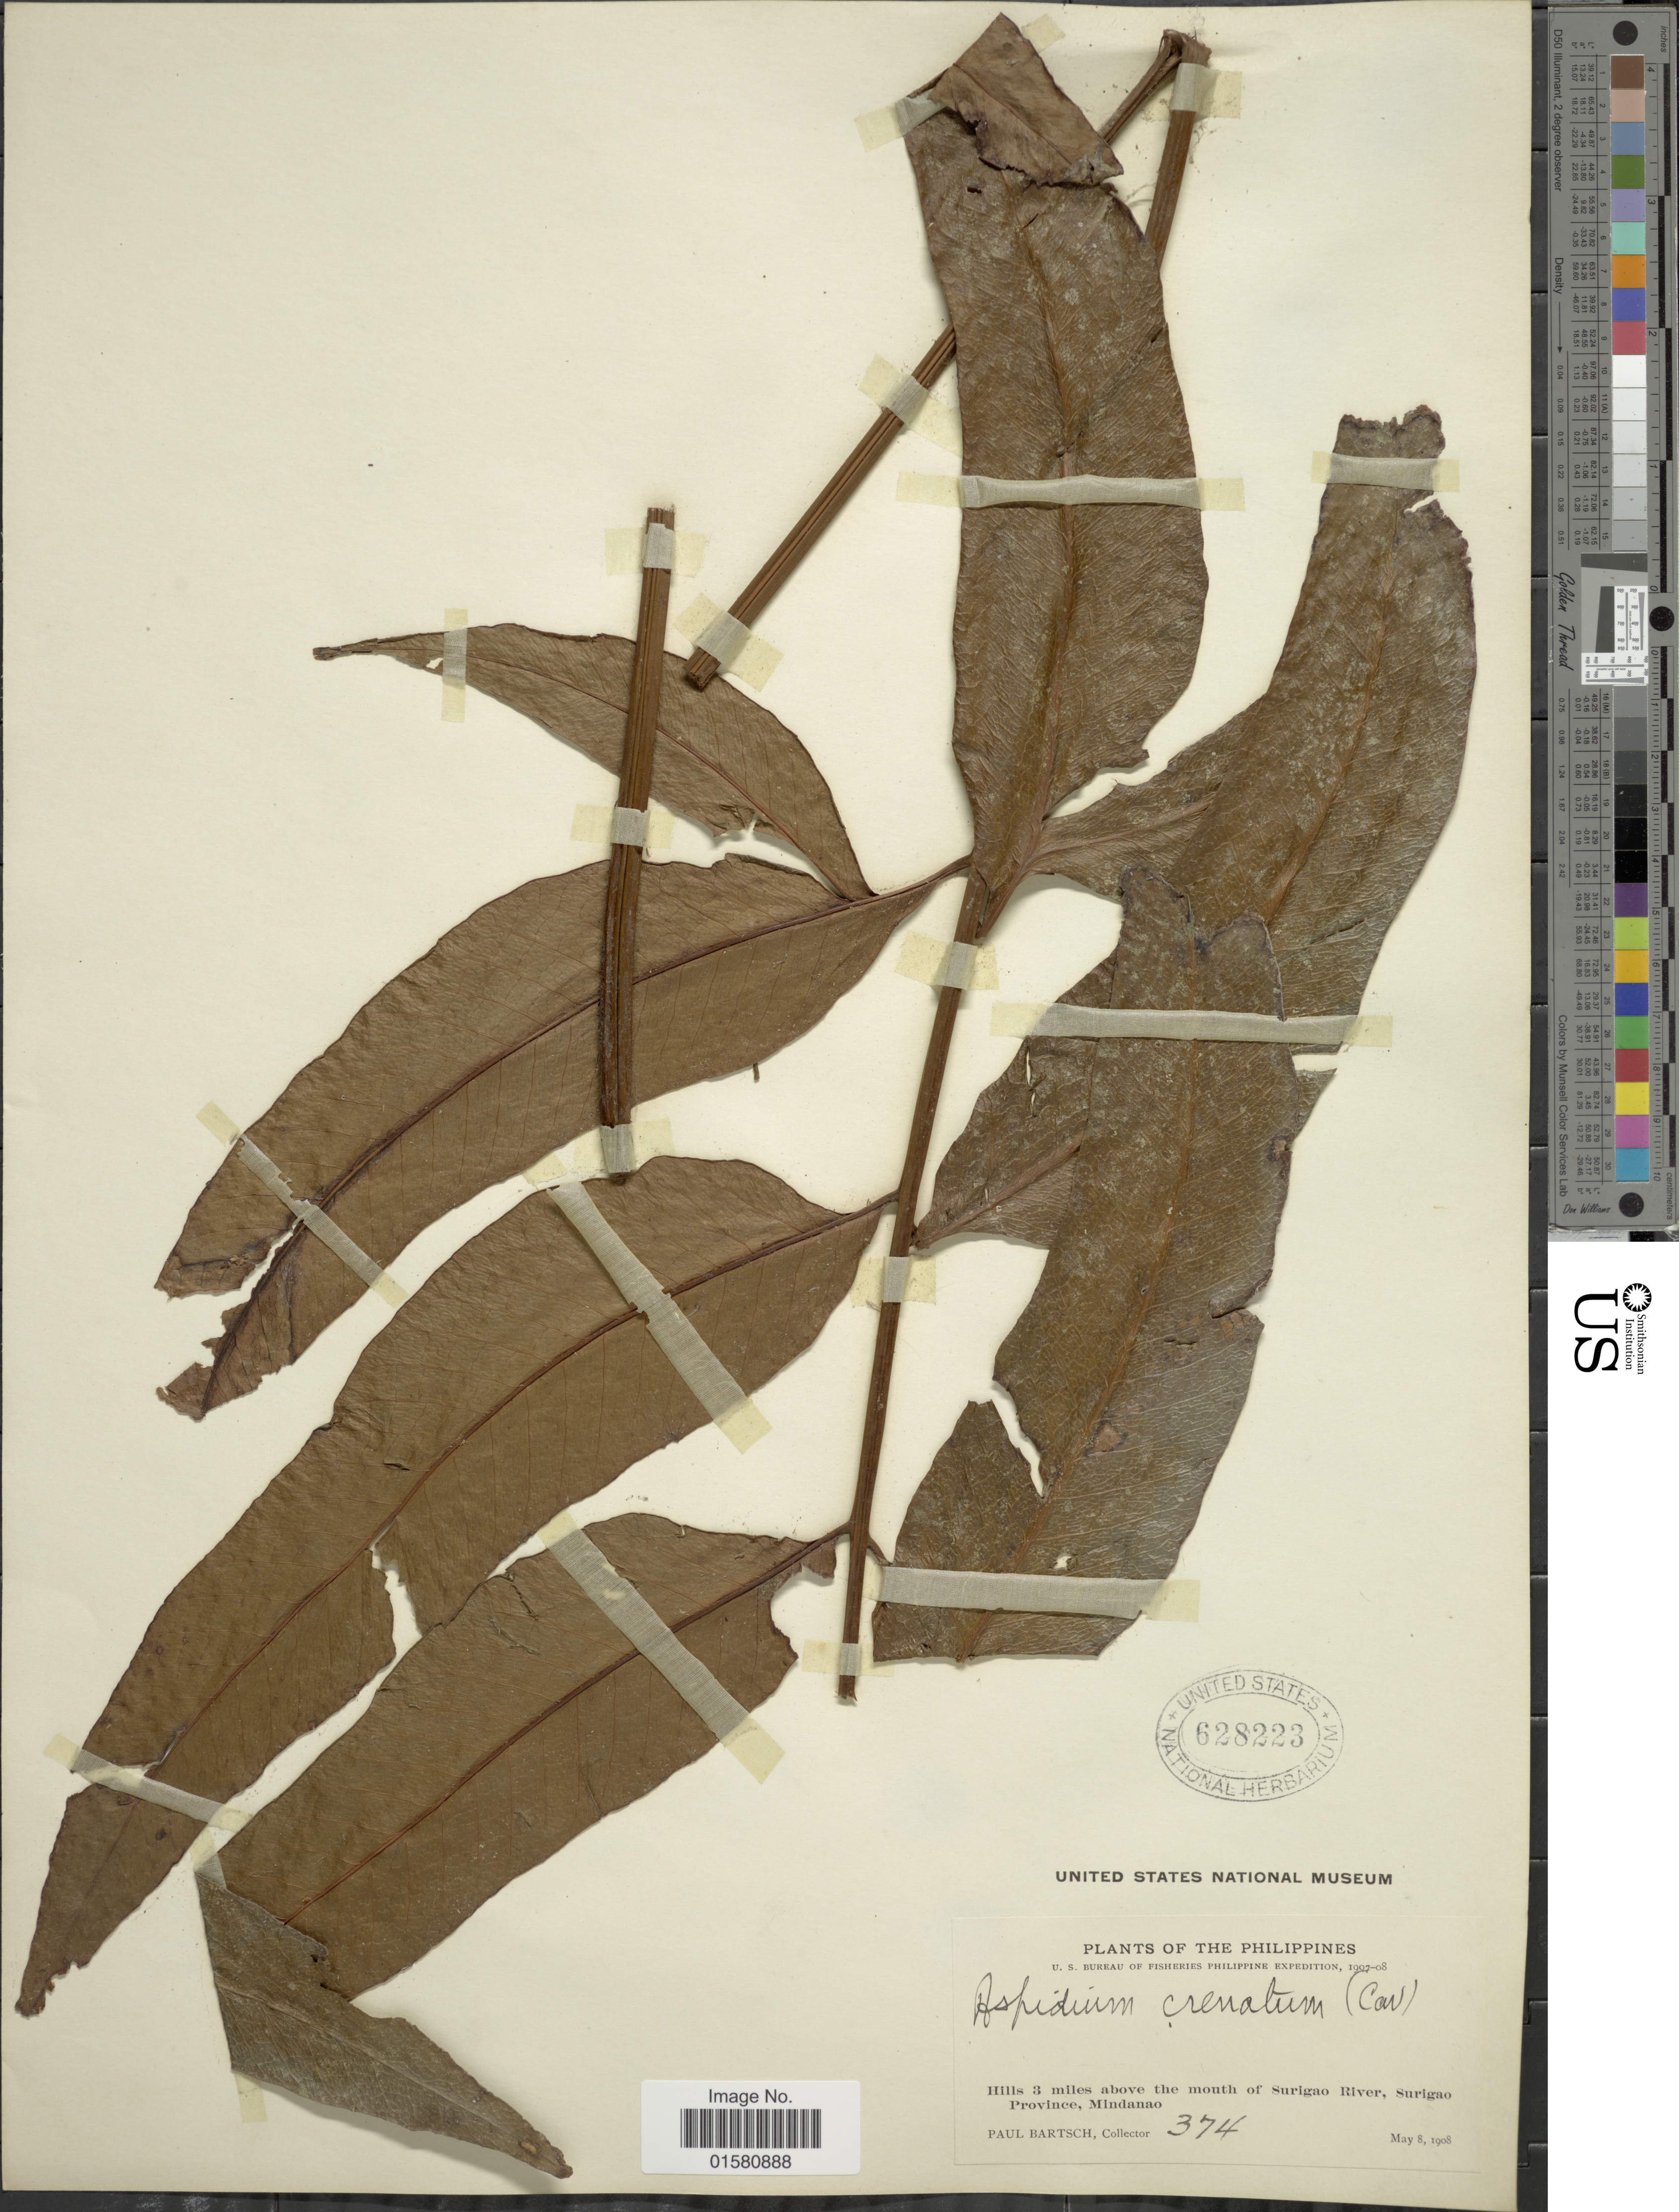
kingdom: Plantae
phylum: Tracheophyta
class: Polypodiopsida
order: Polypodiales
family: Tectariaceae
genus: Tectaria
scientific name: Tectaria crenata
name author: Cav.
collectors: P. Bartsch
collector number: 374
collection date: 1908-05-08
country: Philippines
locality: Hills 3 miles above the mouth of Surigao River, Siurigao Province, Mindanao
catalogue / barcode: US 628223